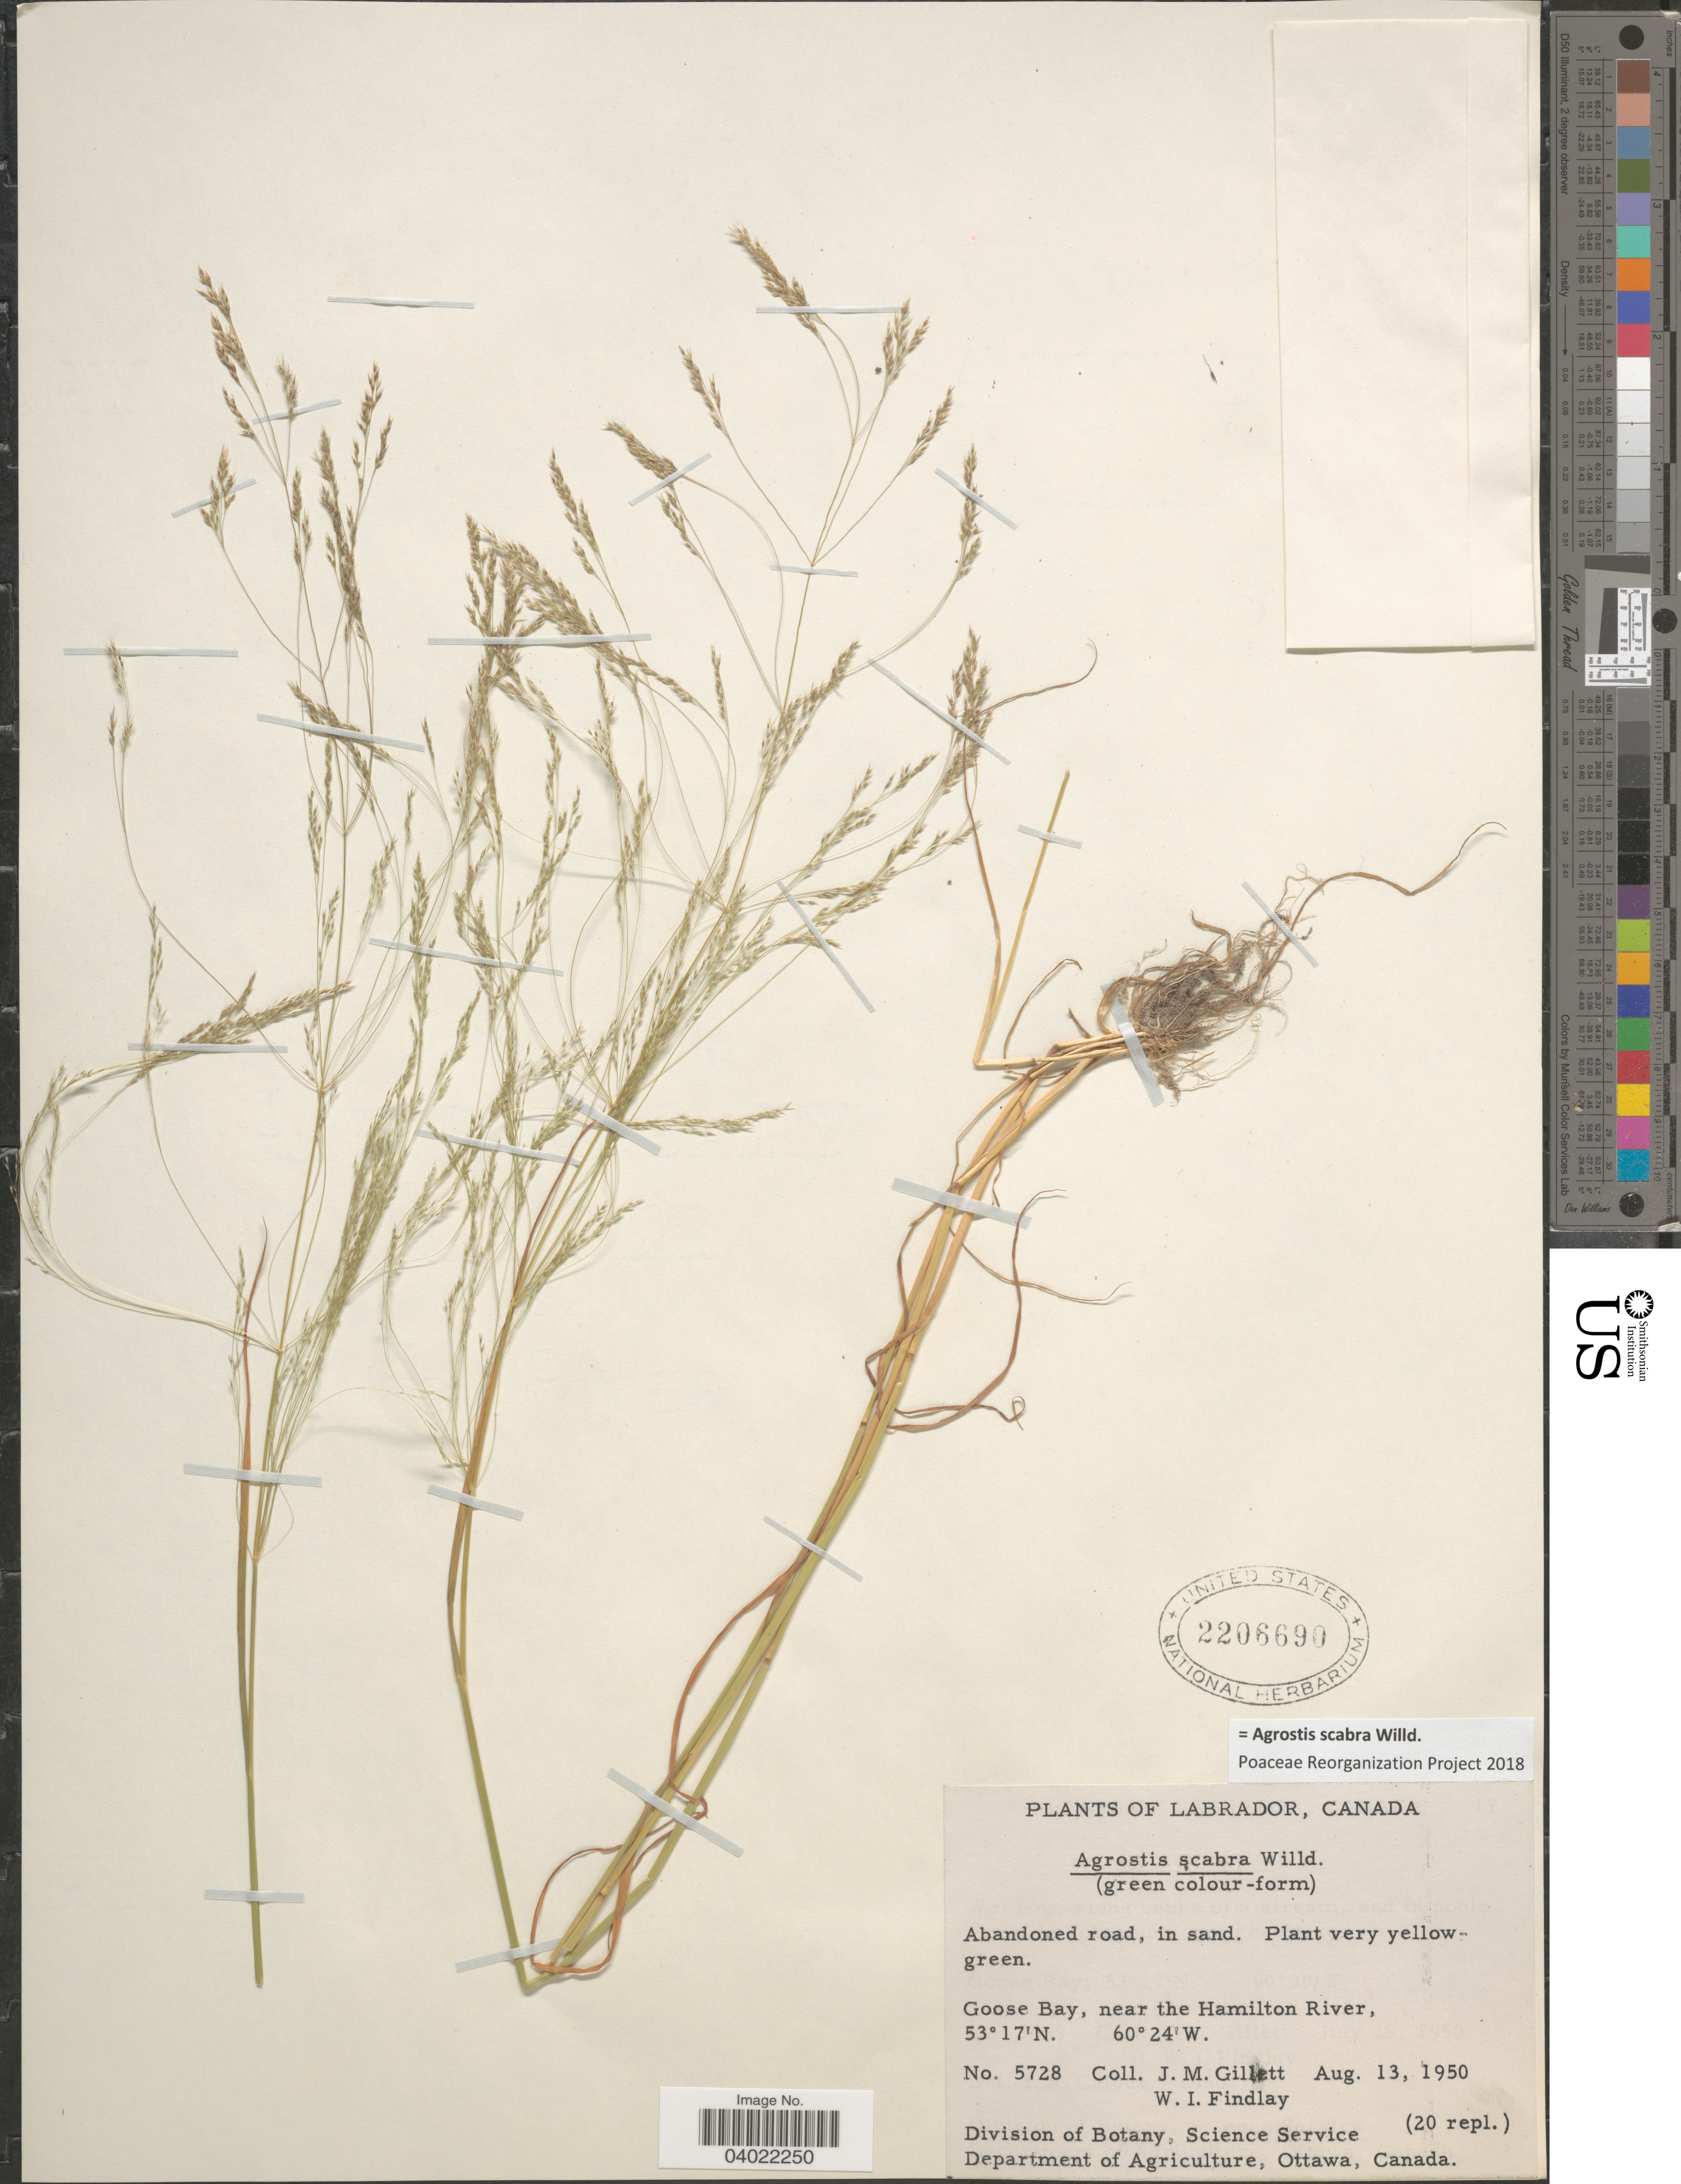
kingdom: Plantae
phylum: Tracheophyta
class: Liliopsida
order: Poales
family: Poaceae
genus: Agrostis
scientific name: Agrostis scabra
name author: Willd.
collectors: J. M. Gillett & W. Findlay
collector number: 5728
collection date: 1950-08-13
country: Canada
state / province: Newfoundland and Labrador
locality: Labrador. Goose Bay, near the Hamilton River.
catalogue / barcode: US 2206690